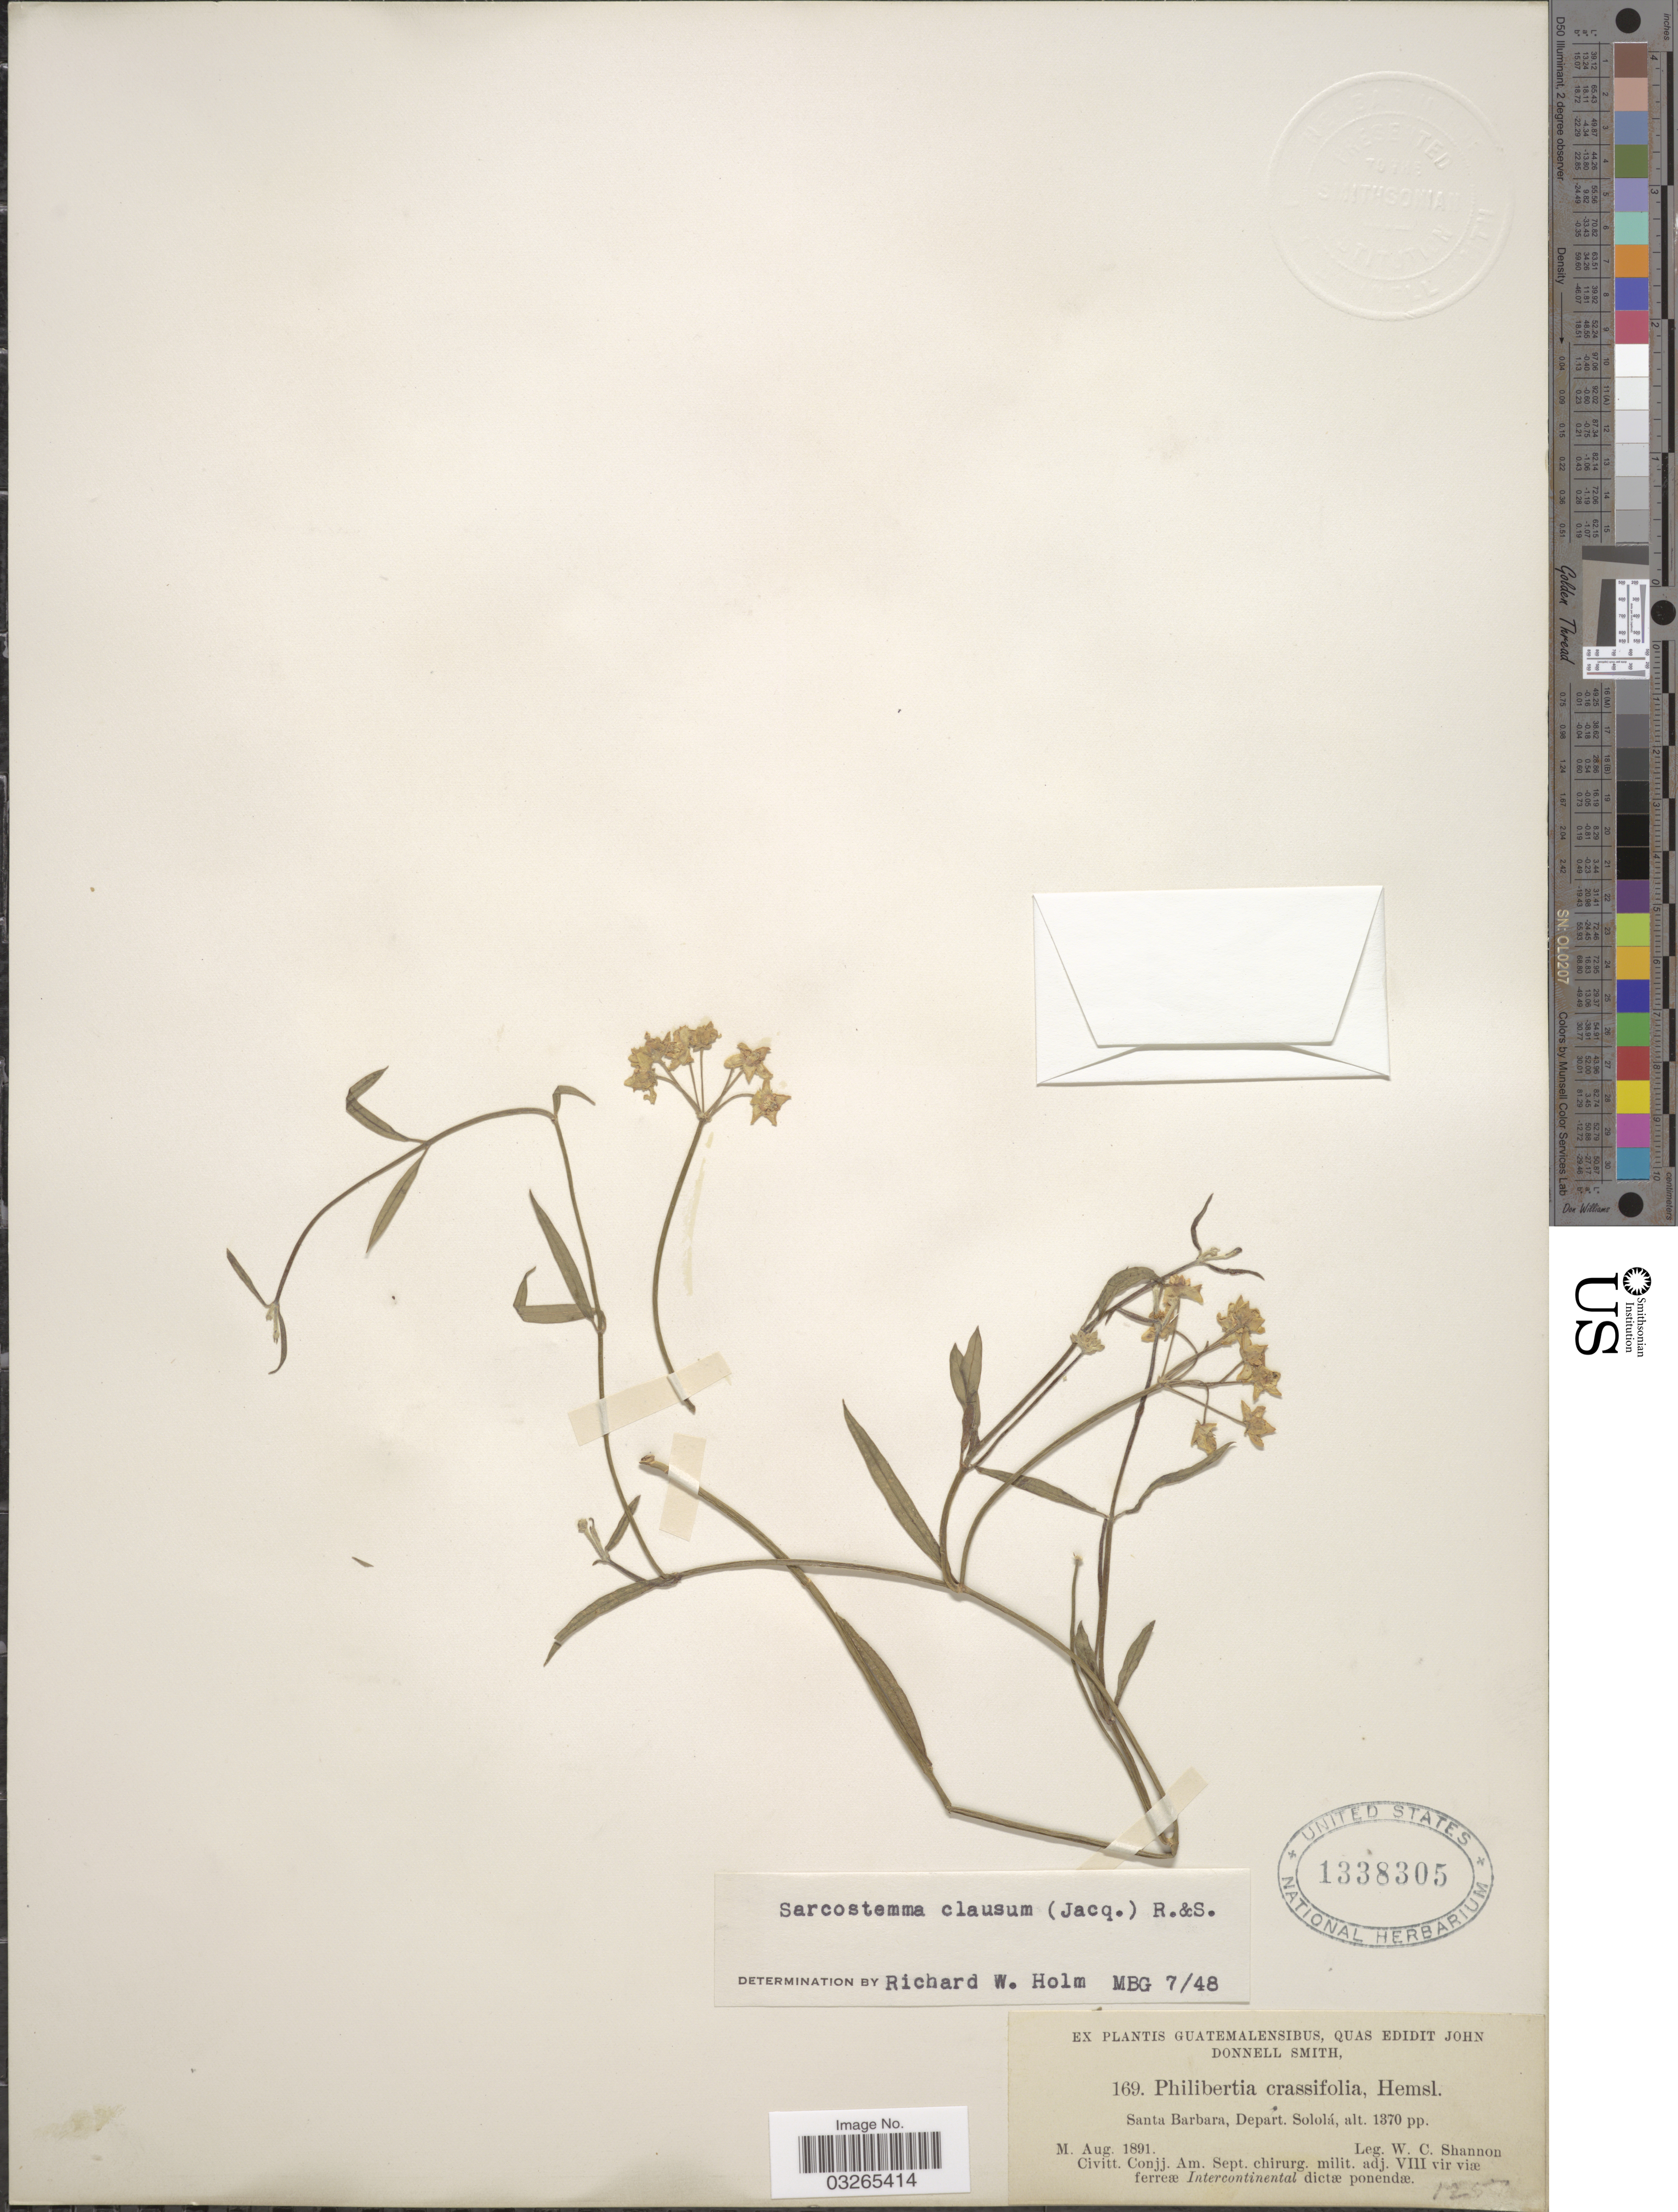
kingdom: Plantae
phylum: Tracheophyta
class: Magnoliopsida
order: Gentianales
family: Apocynaceae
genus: Sarcostemma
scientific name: Sarcostemma clausum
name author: (Jacq.) Schult.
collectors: W. C. Shannon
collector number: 169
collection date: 1891-08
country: Guatemala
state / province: Sololá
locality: Santa Barbara, Depart. Sololá.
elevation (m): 418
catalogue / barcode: US 1338305